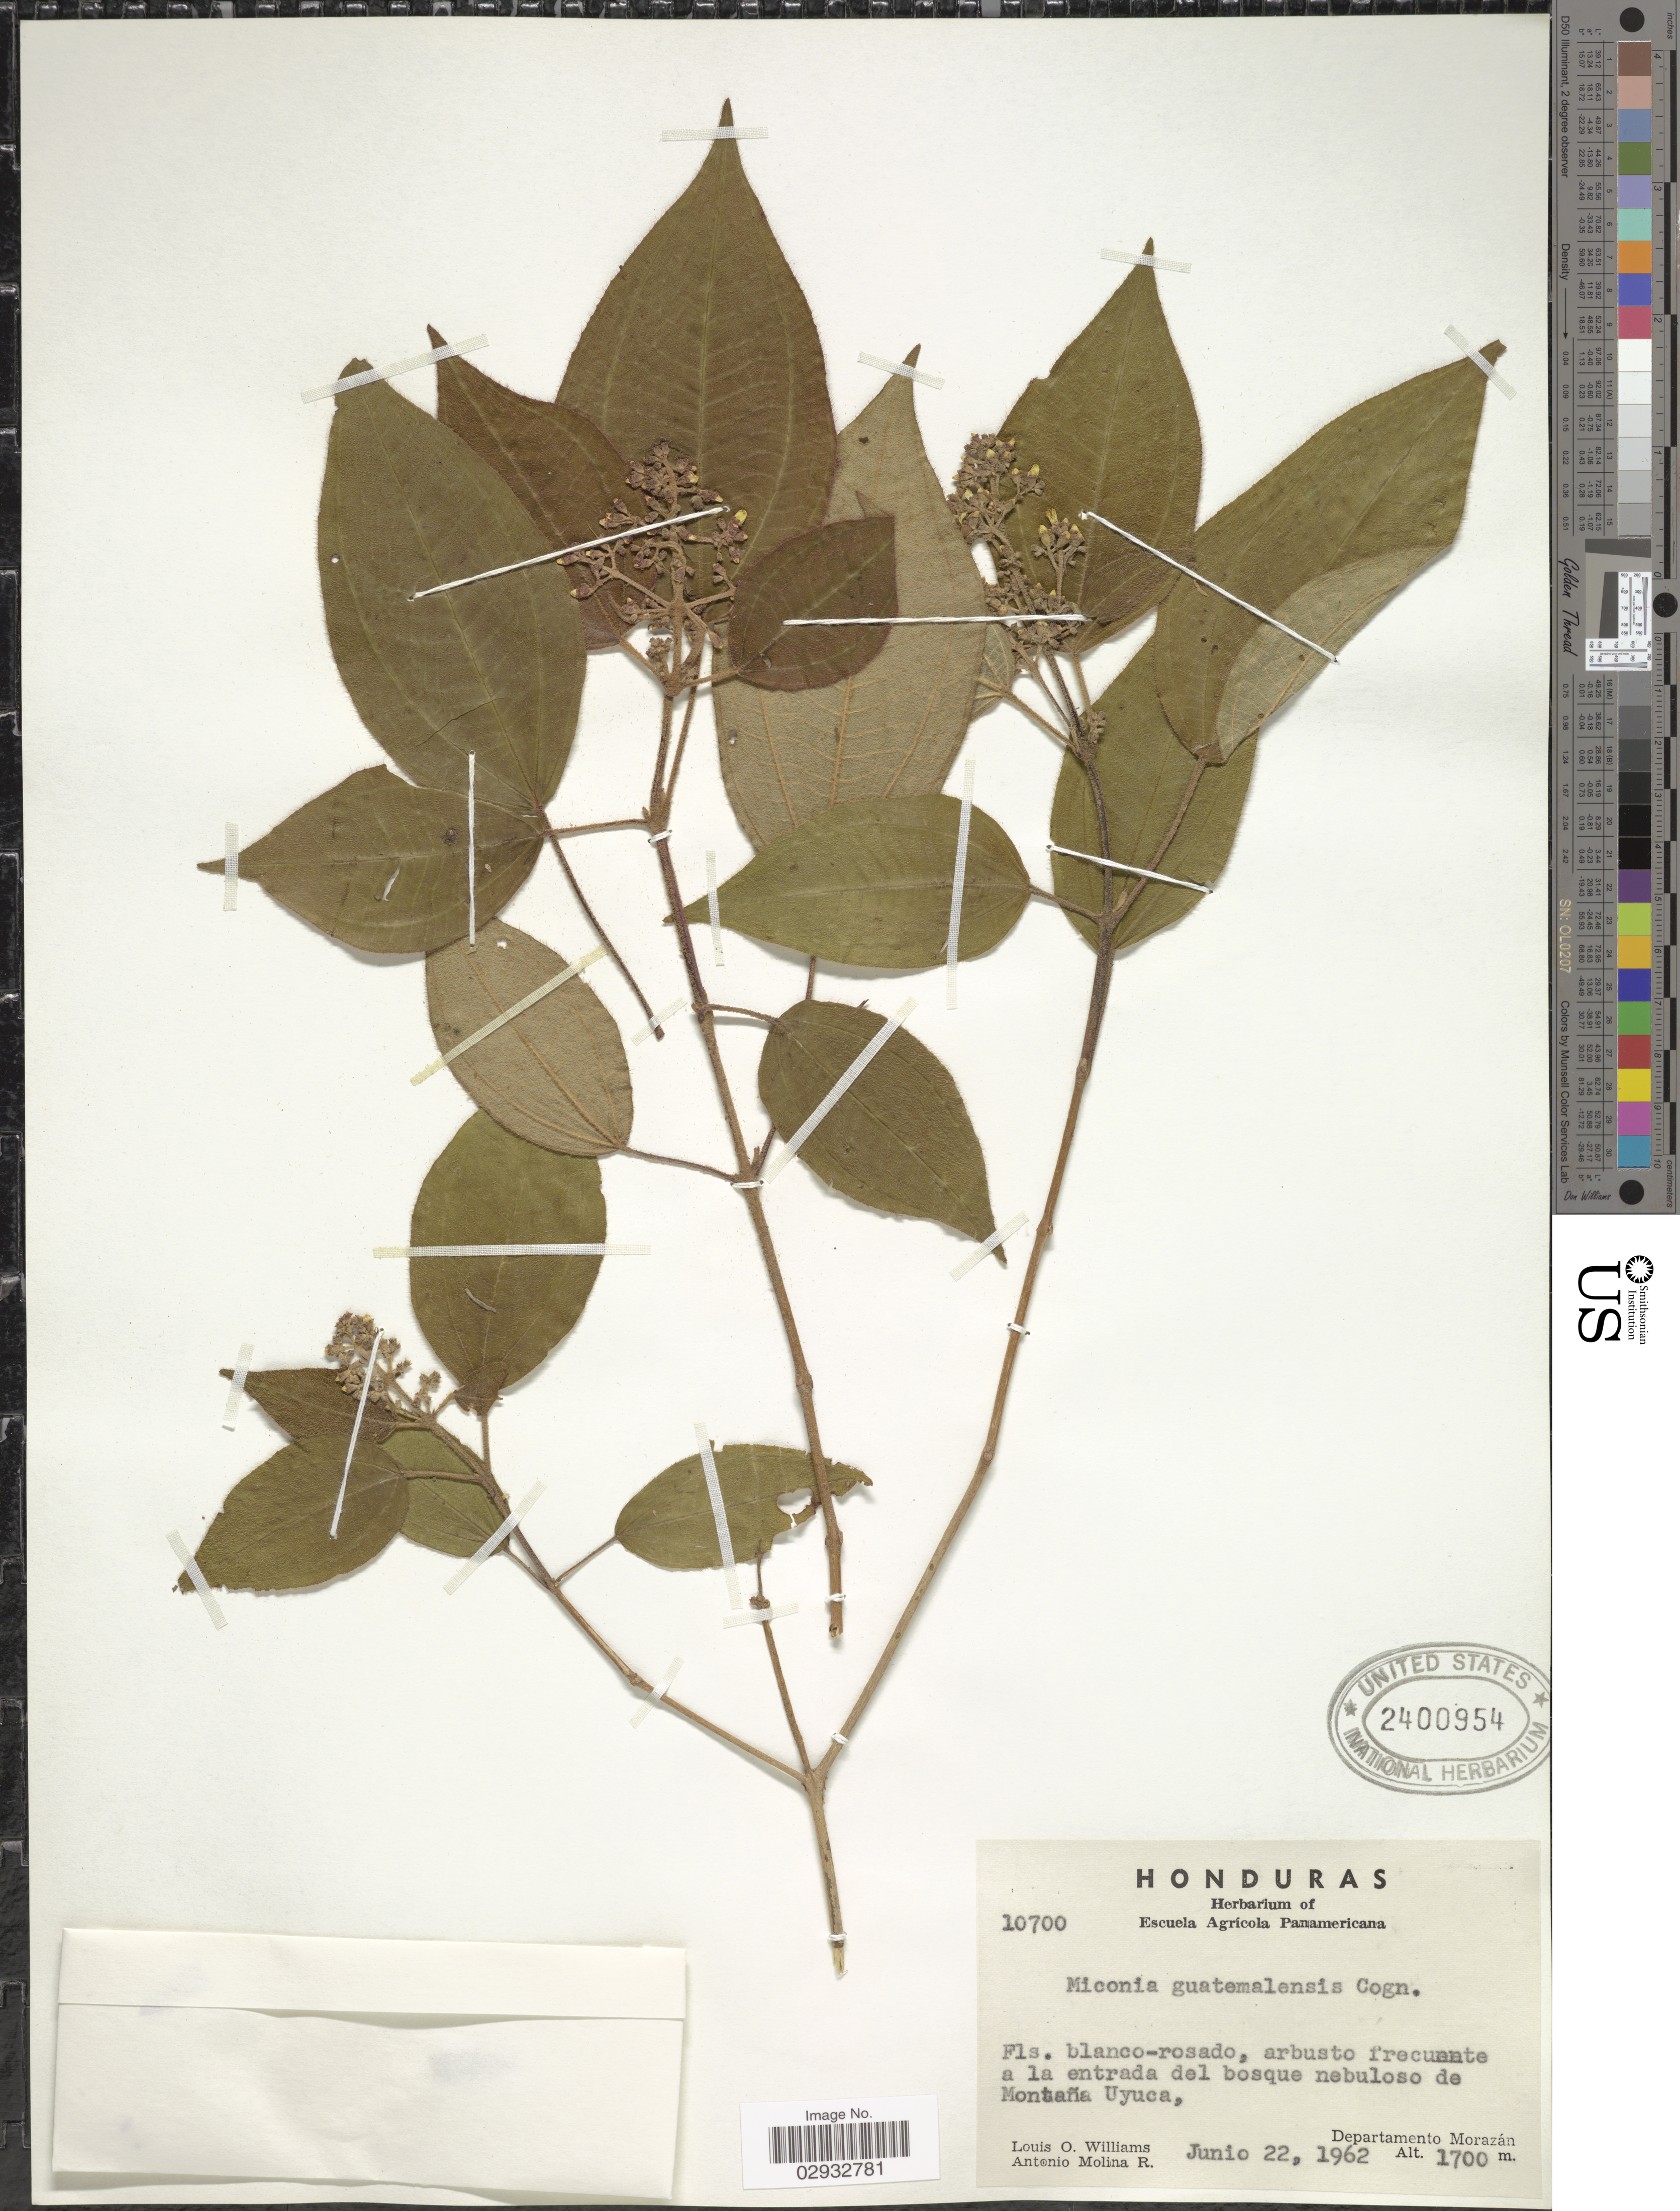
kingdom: Plantae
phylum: Tracheophyta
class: Magnoliopsida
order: Myrtales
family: Melastomataceae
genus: Miconia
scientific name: Miconia guatemalensis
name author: Cogn. in Donn. Sm.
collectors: L. O. Williams & A. Molina R.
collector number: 10700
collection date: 1962-06-22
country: Honduras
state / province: Fco. Morazán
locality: A la entrada del bosque nebuloso de Montaña Uyuca, Departamento Morazán.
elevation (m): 1700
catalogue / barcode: US 2400954